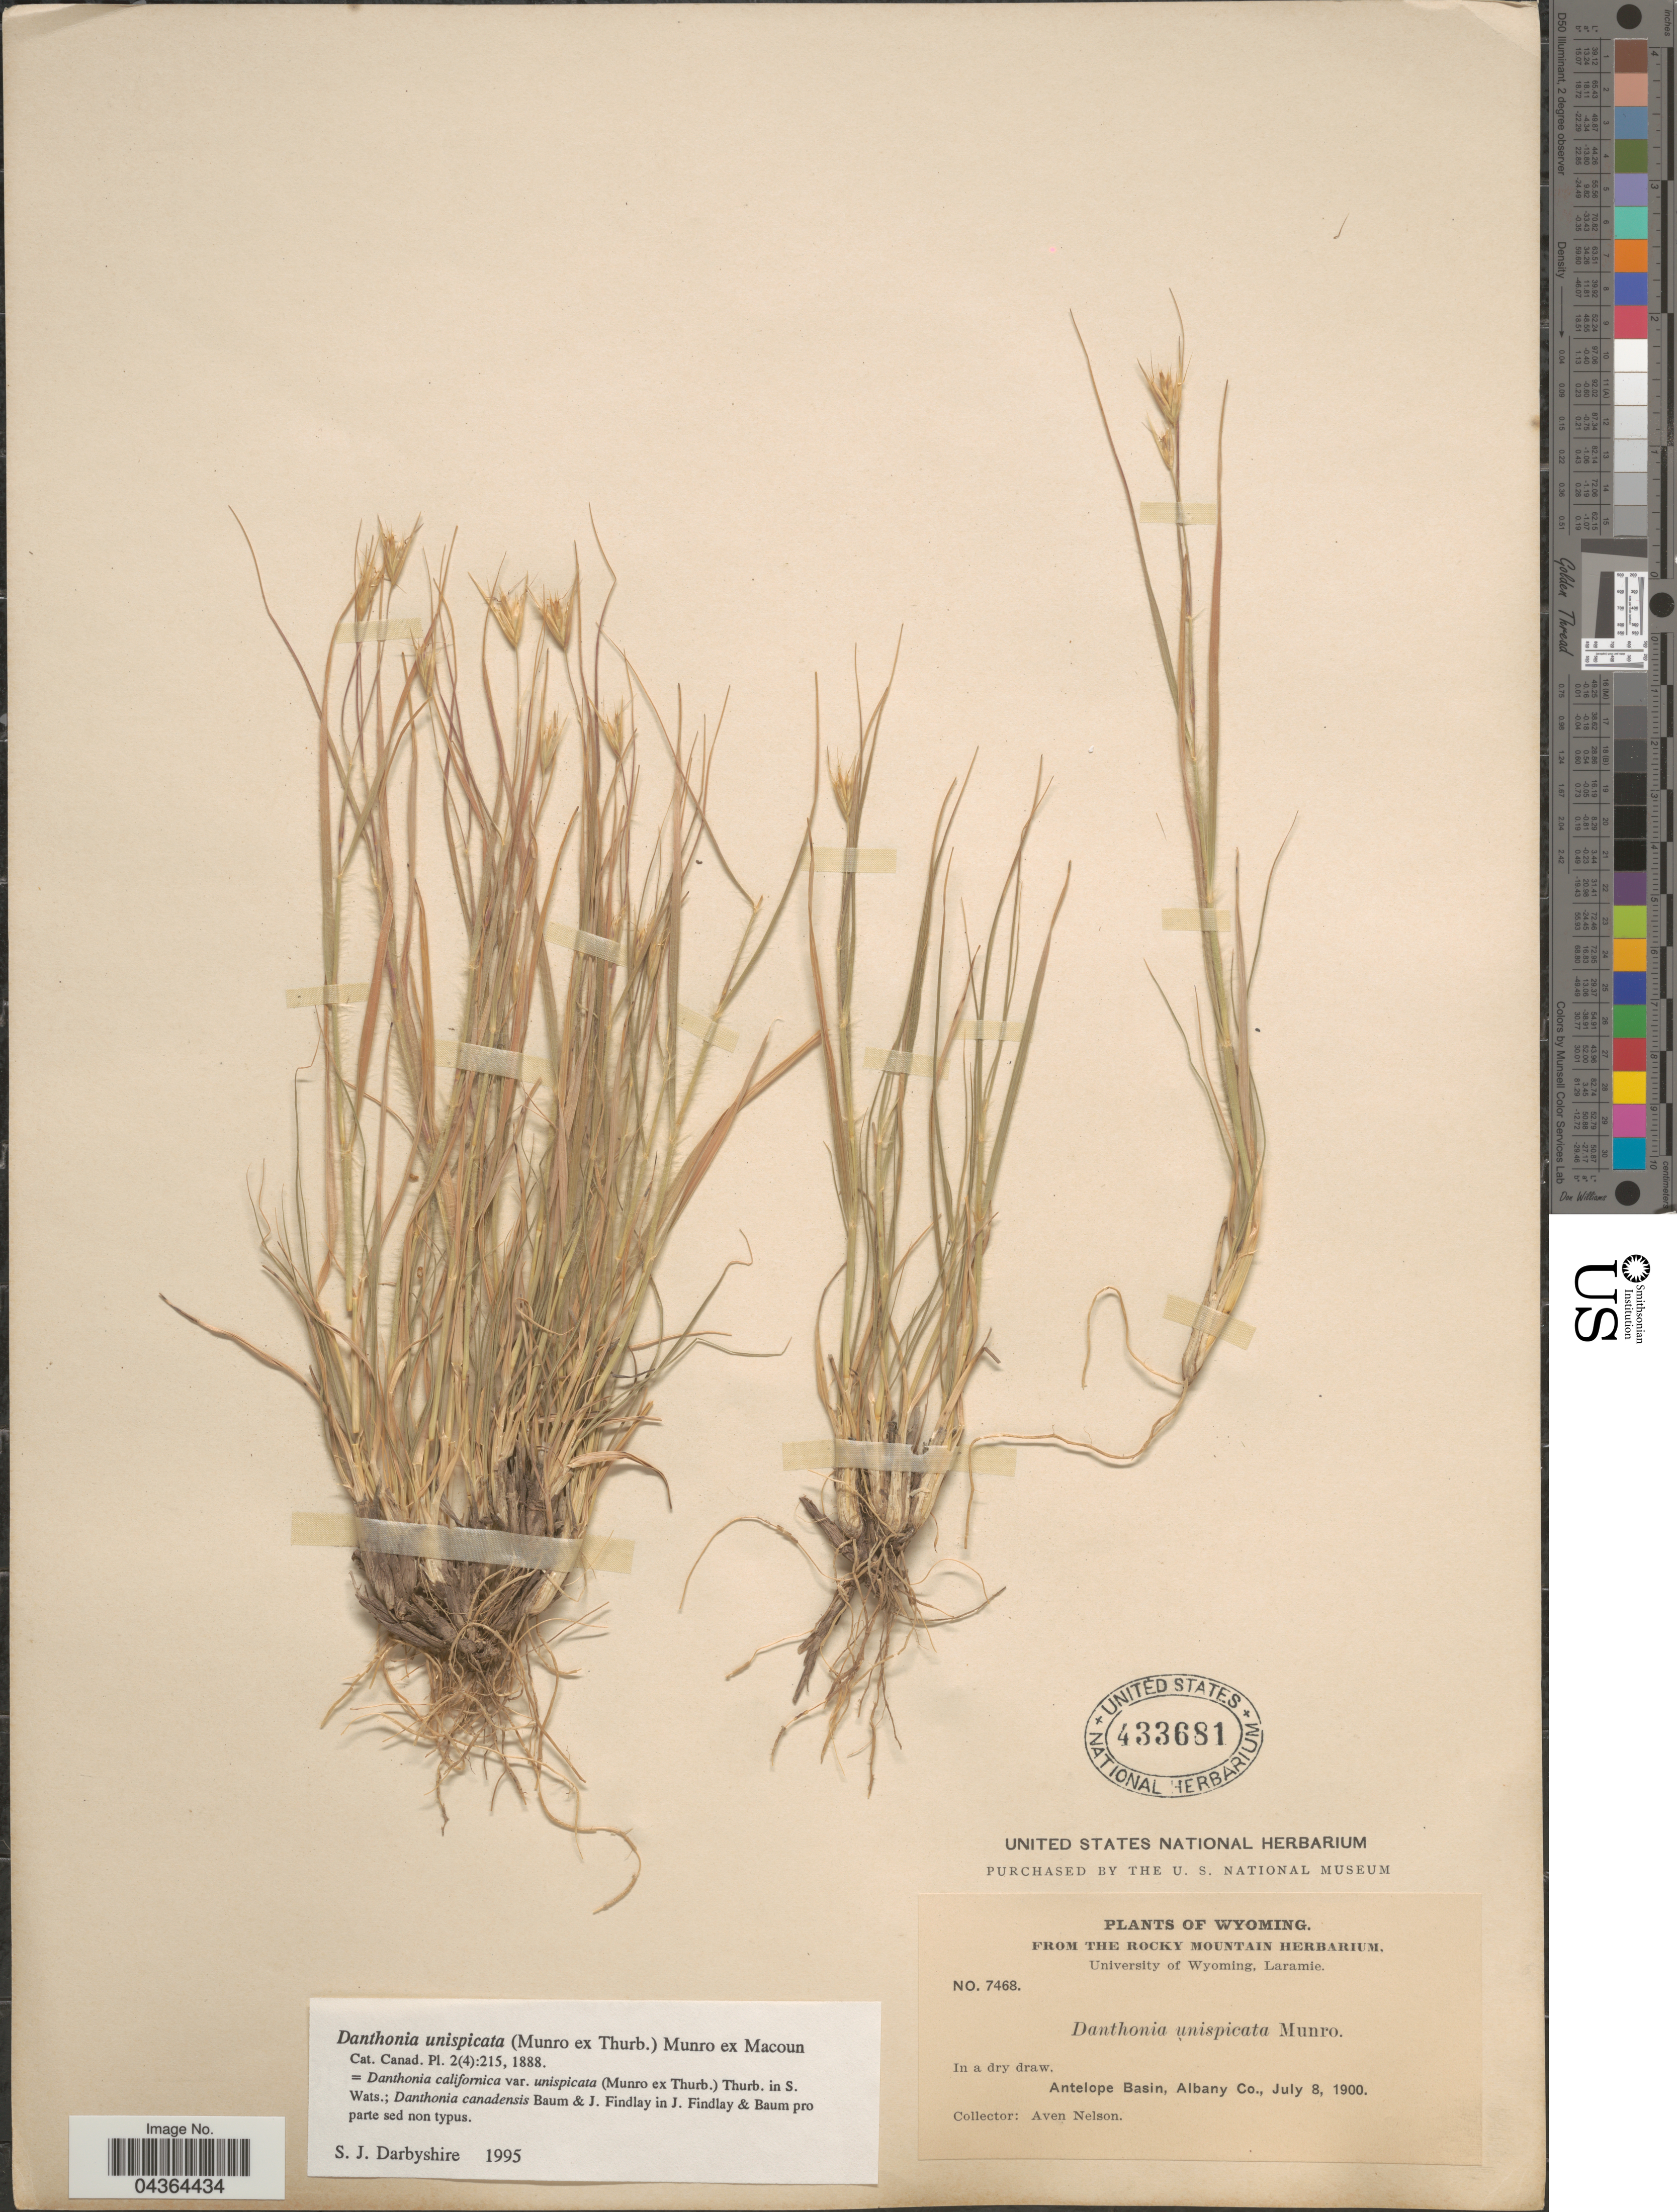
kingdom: Plantae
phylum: Tracheophyta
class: Liliopsida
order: Poales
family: Poaceae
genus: Danthonia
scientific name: Danthonia unispicata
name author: (Thurb.) Munro ex Macoun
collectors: A. Nelson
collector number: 7468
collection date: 1900-07-08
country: United States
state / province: Wyoming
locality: In a dry draw, Antelope Basin, Albany Co.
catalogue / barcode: US 433681